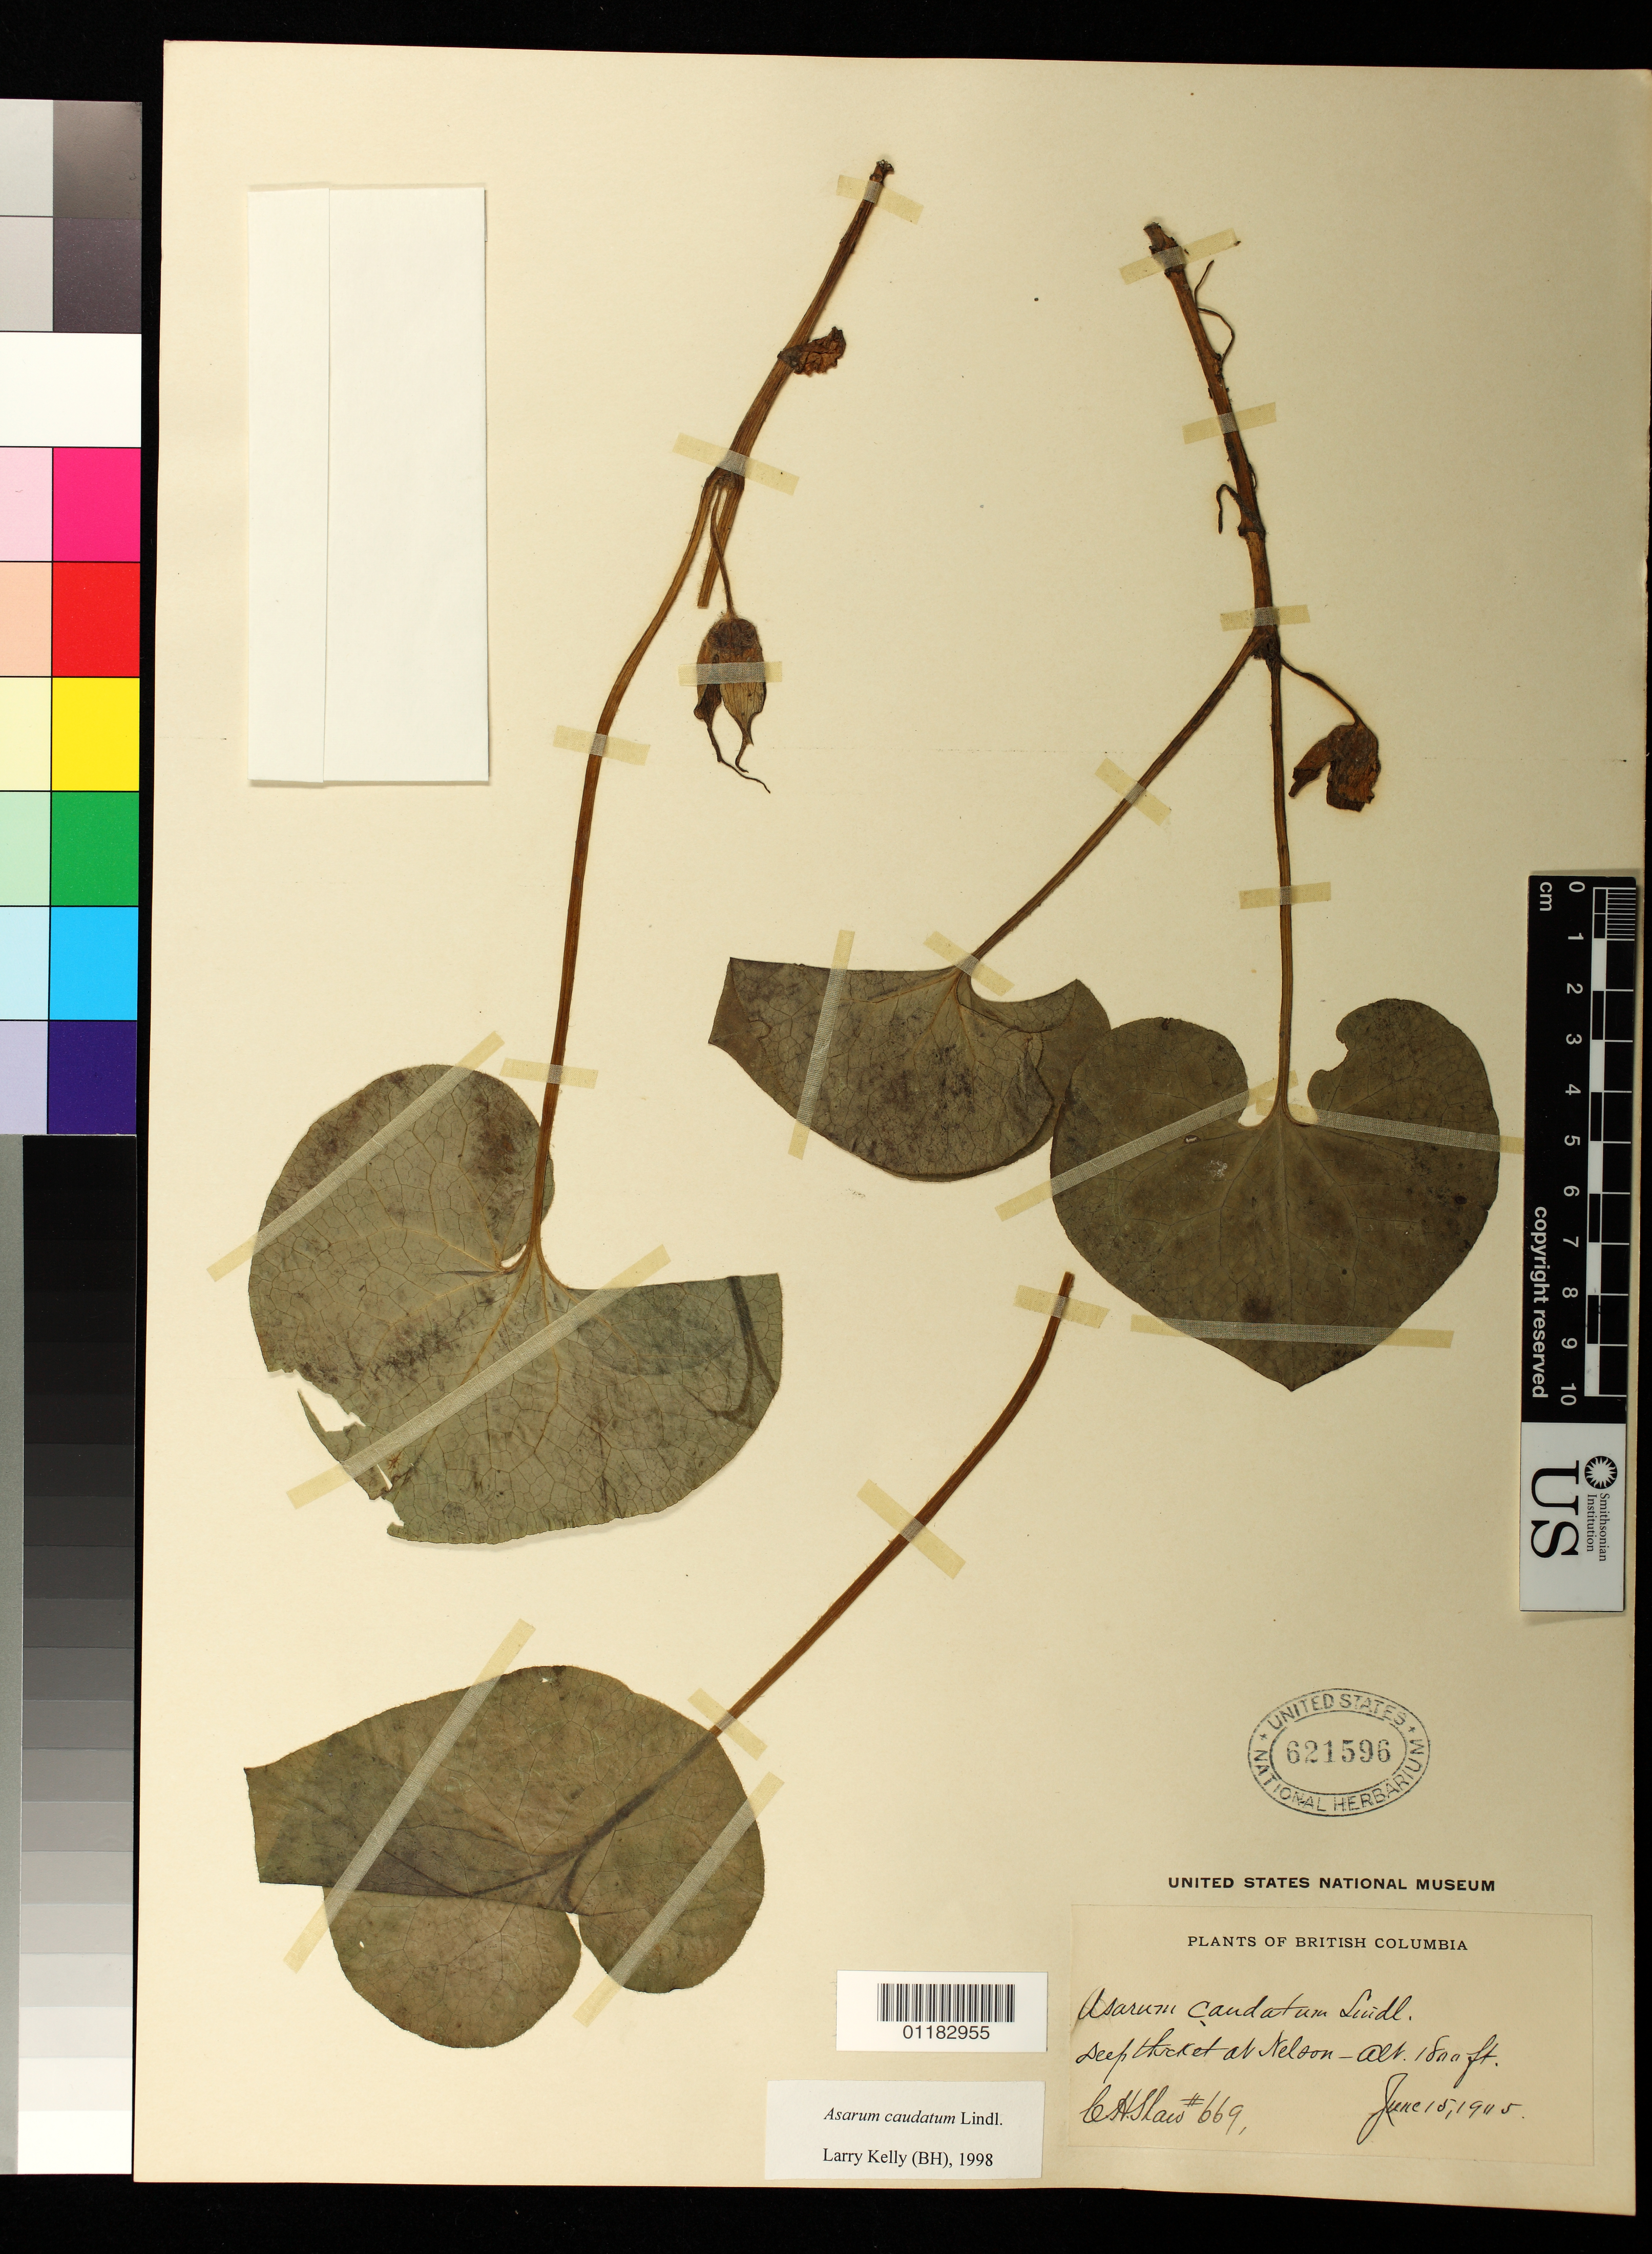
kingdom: Plantae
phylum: Tracheophyta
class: Magnoliopsida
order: Piperales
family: Aristolochiaceae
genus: Asarum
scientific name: Asarum canadense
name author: L.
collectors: C. H. Shaw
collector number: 669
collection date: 1905-06-15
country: Canada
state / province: British Columbia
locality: Nelson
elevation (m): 549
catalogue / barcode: US 621596